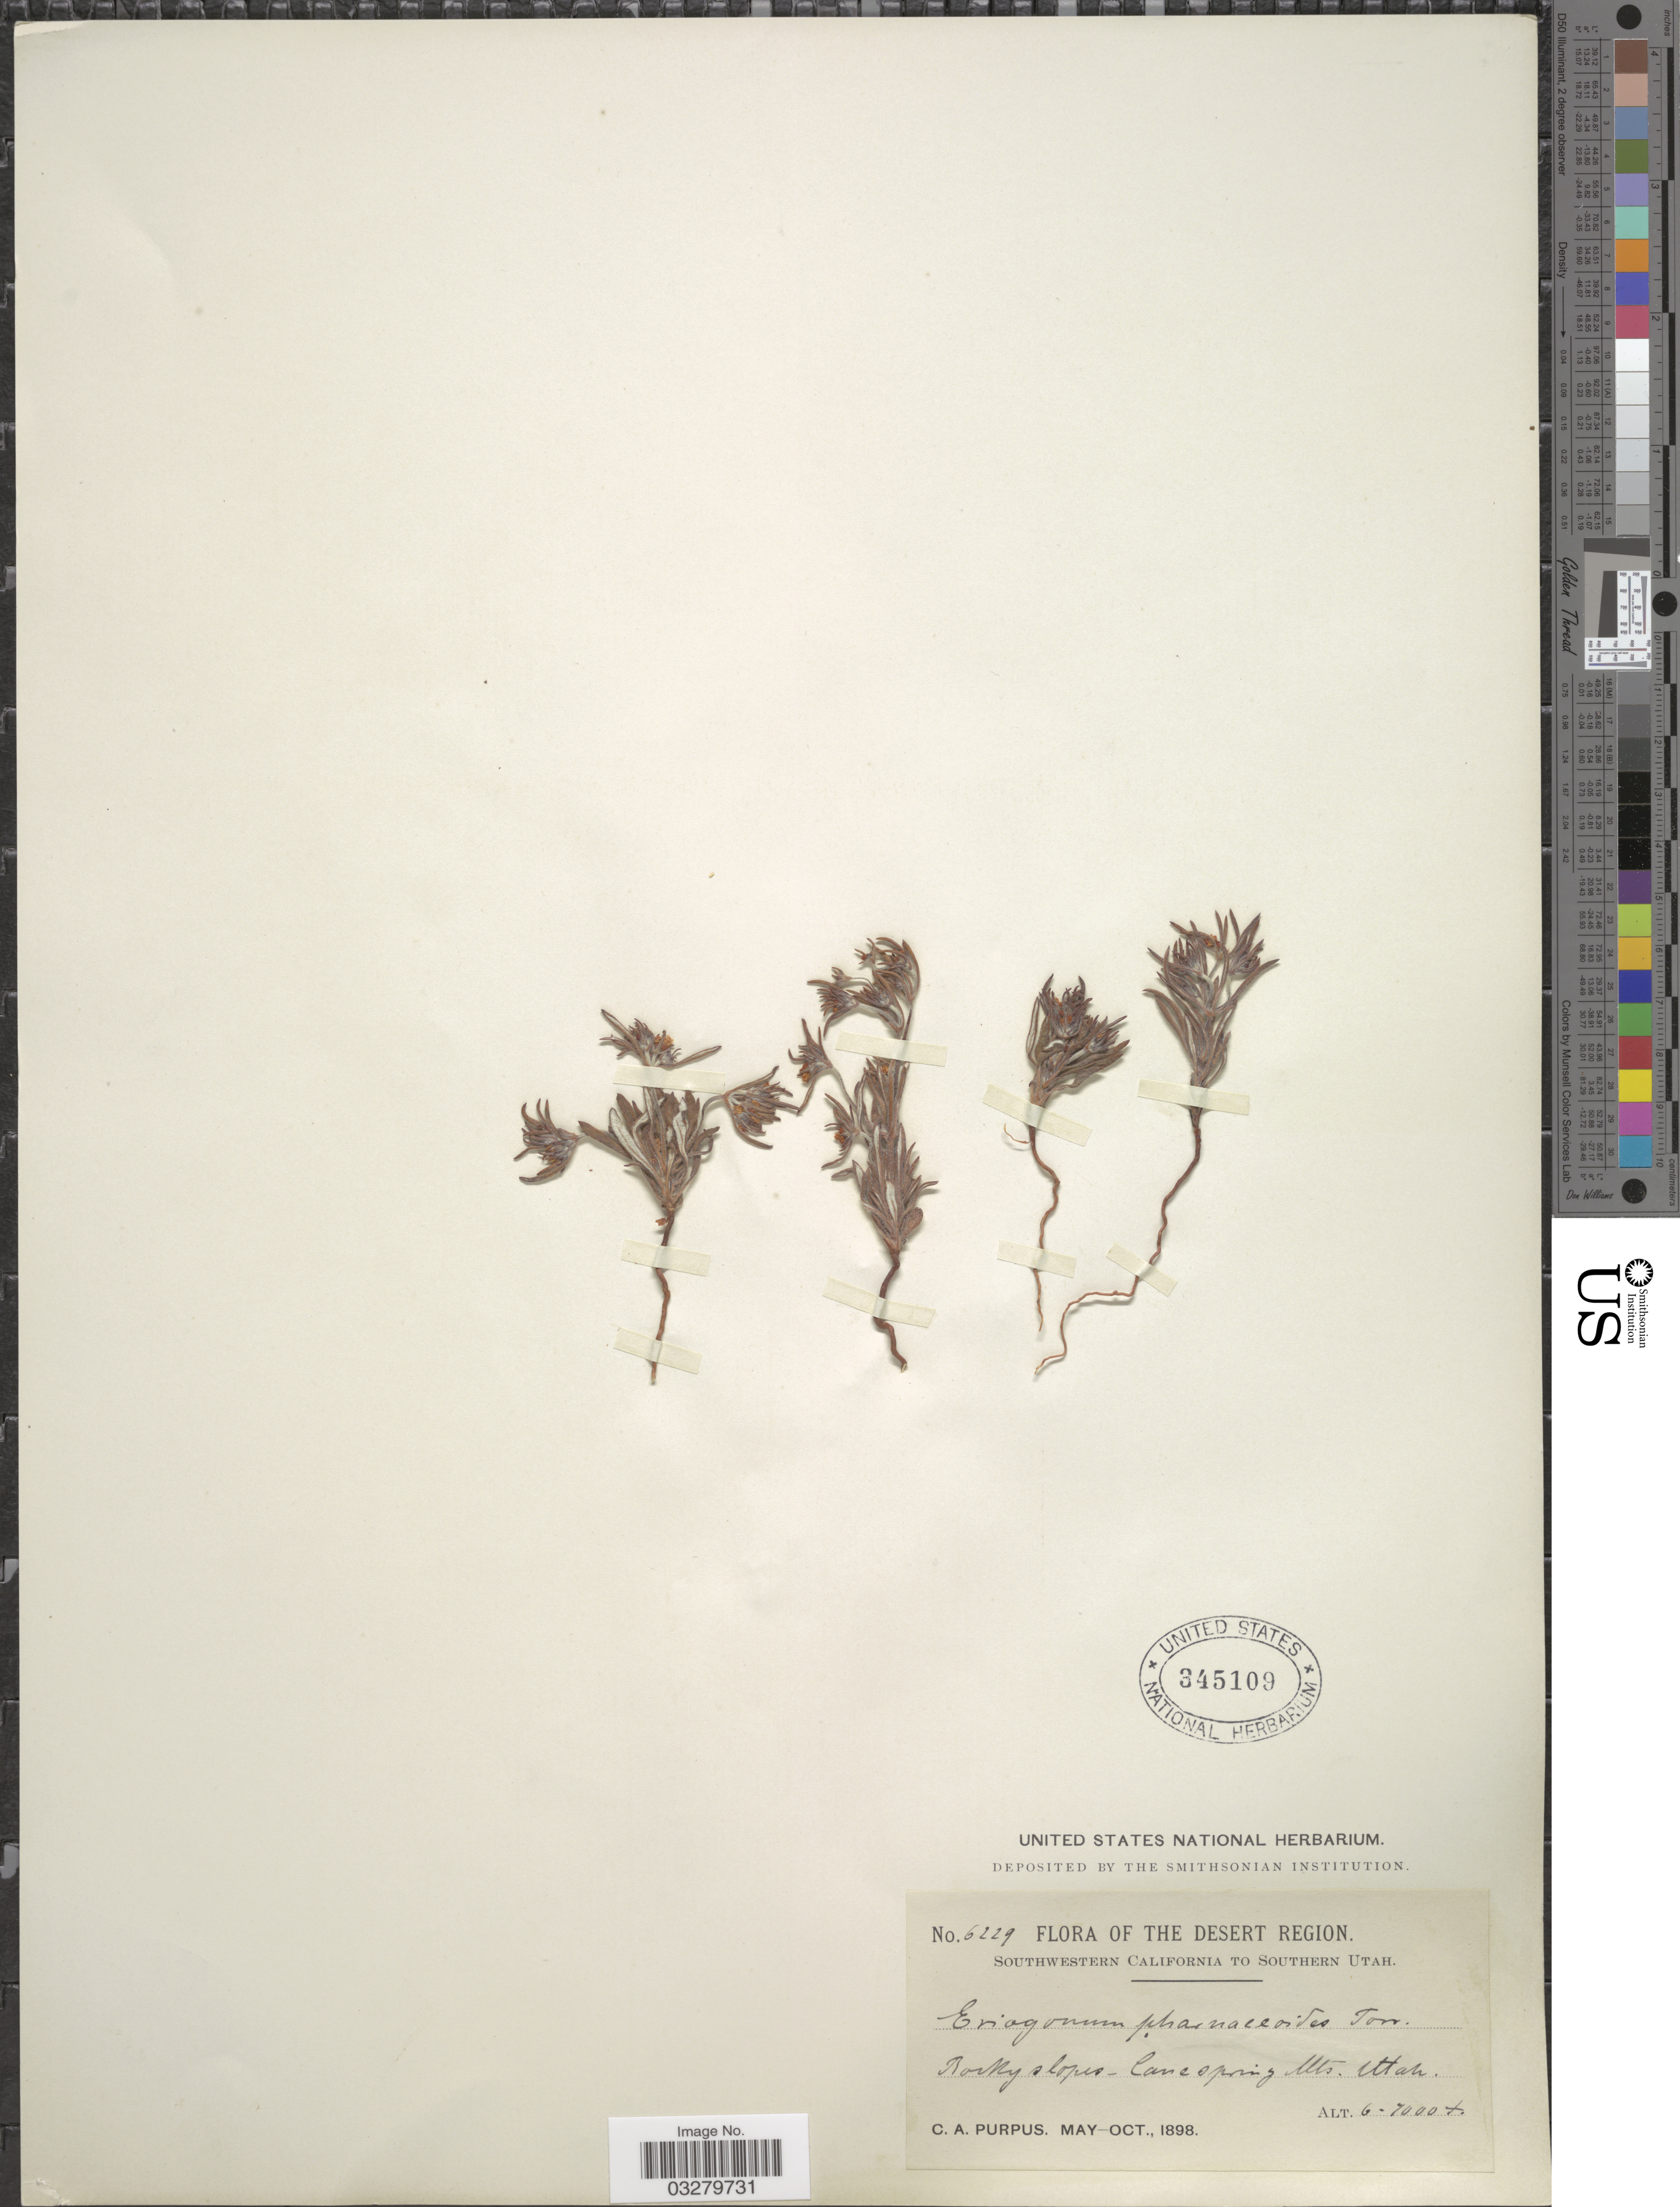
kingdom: Plantae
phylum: Tracheophyta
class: Magnoliopsida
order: Caryophyllales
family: Polygonaceae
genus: Eriogonum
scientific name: Eriogonum pharnaceoides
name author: Torr.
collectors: C. A. Purpus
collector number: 6229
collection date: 1898-05/1898-10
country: United States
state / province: Utah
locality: The Desert Region. Southern Utah. Rocky slopes - Cane Spring Mts.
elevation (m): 1829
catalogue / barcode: US 345109